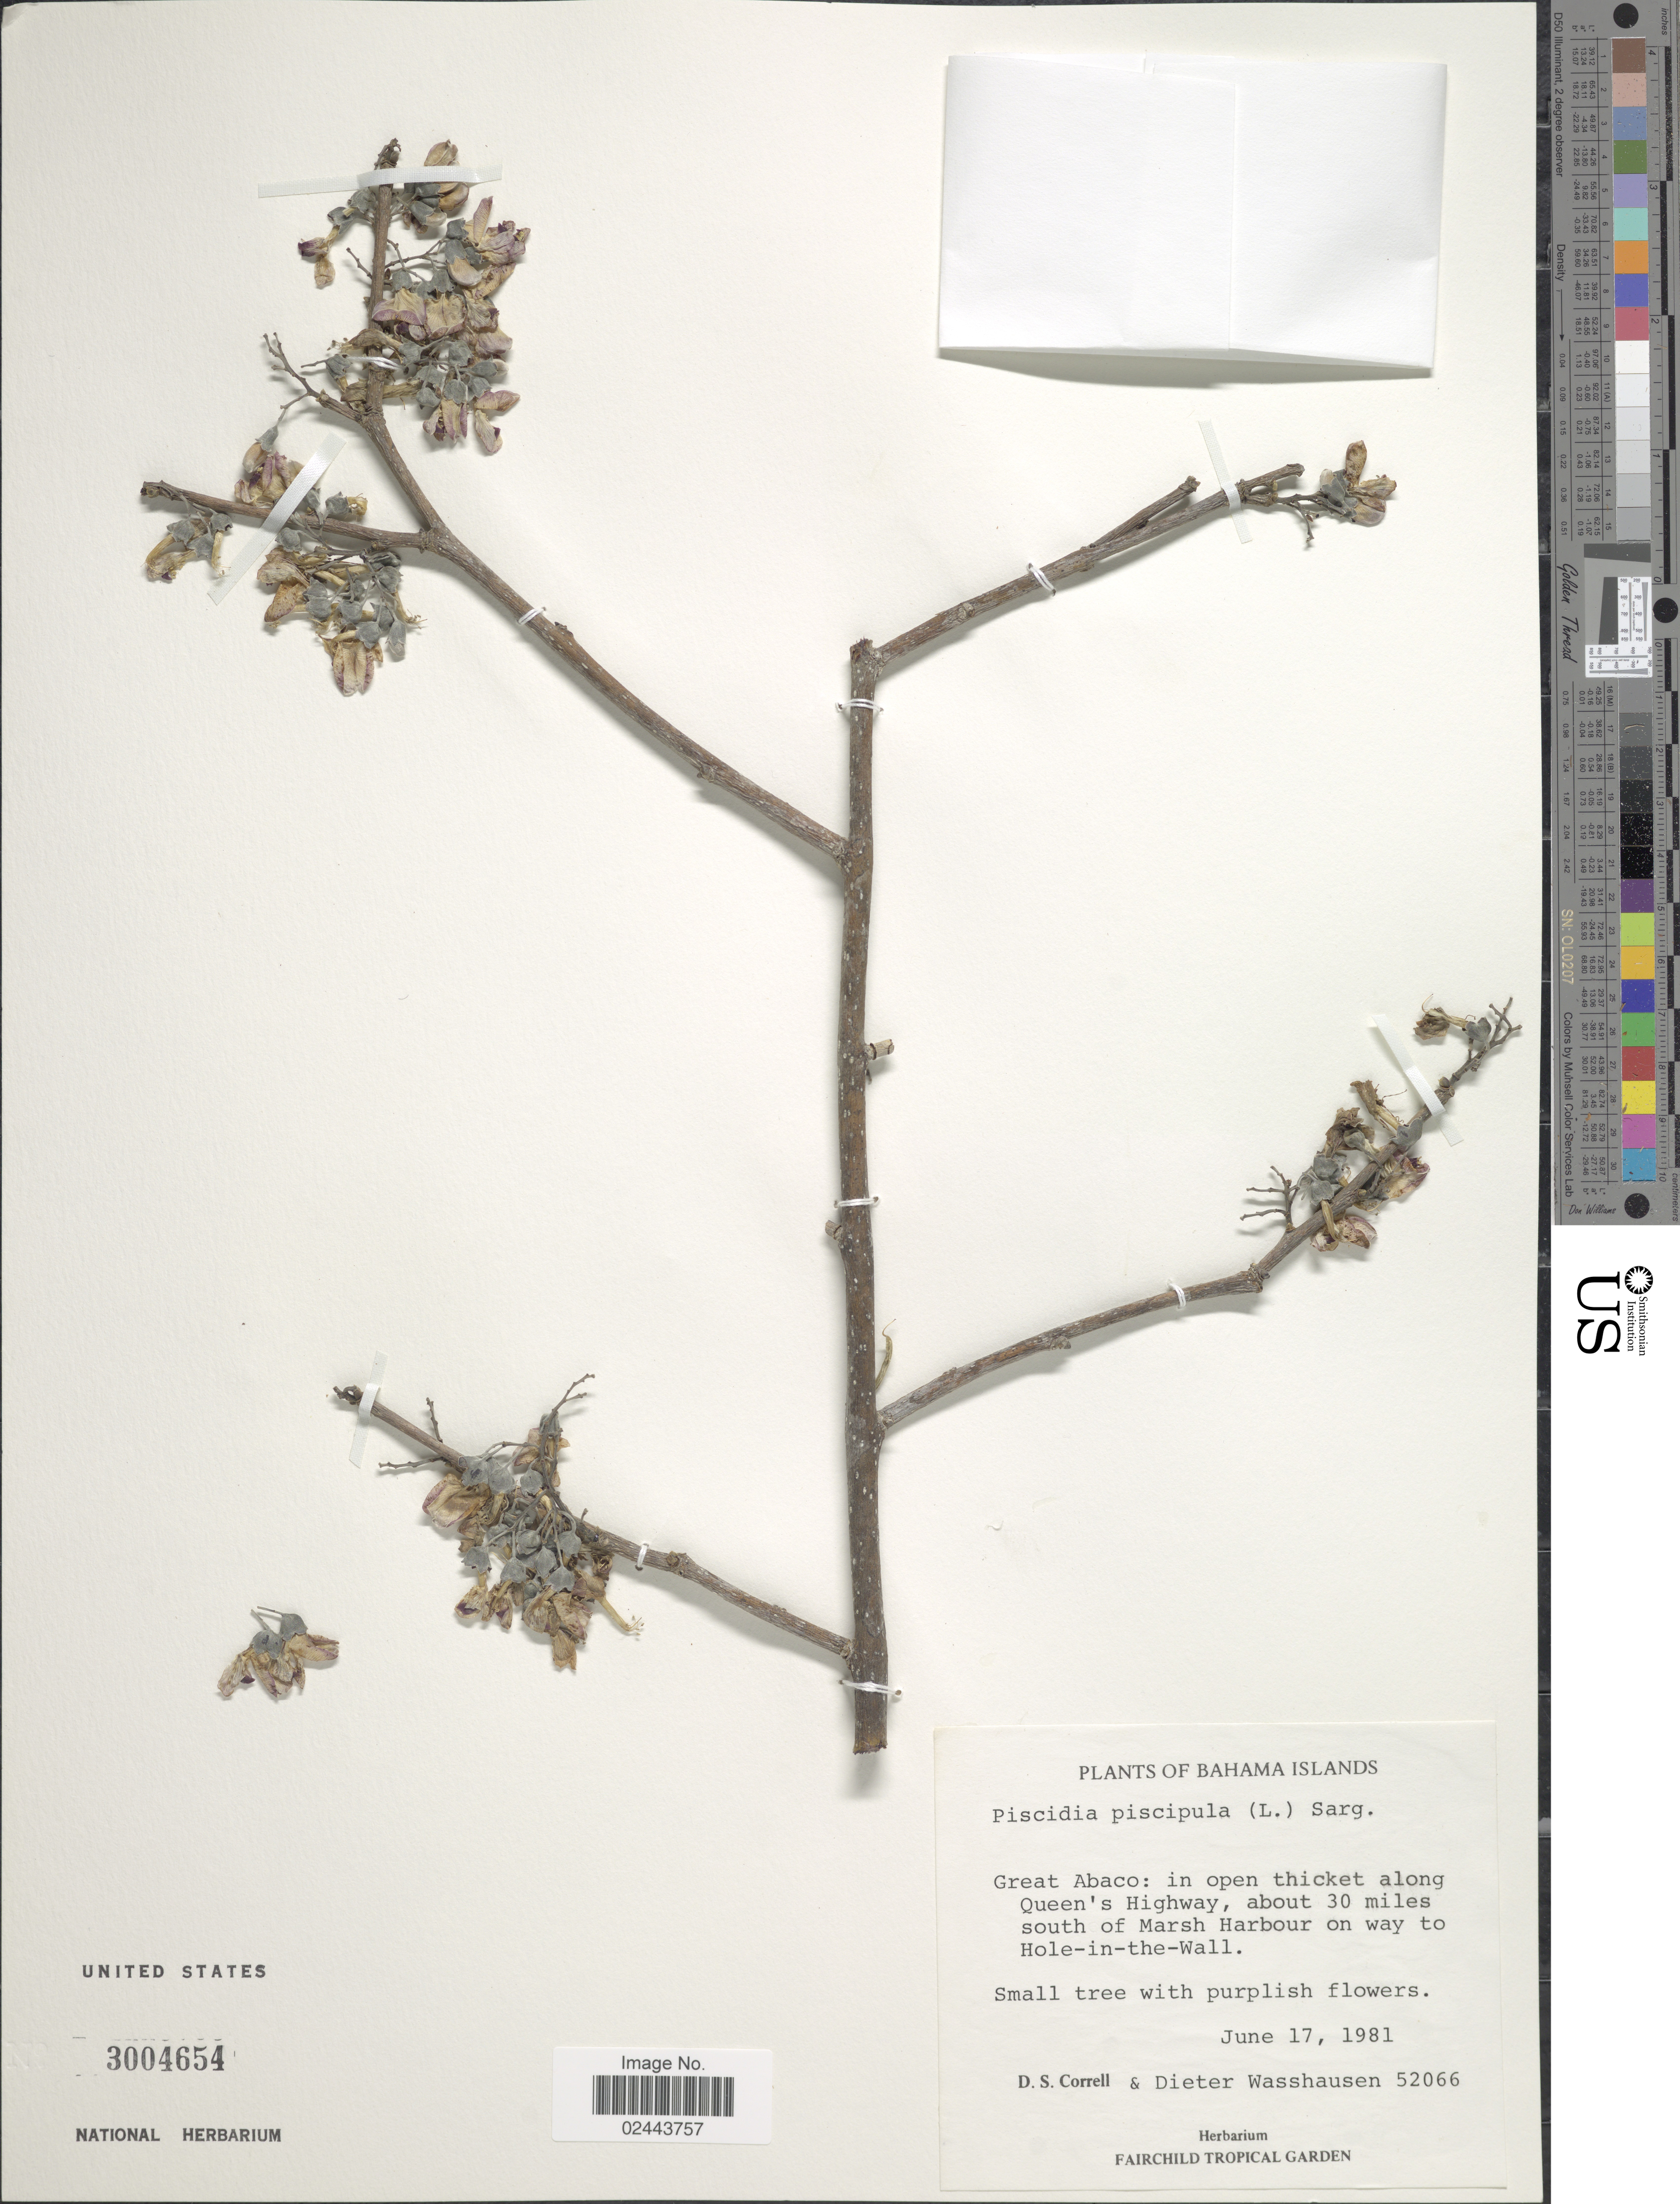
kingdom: Plantae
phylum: Tracheophyta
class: Magnoliopsida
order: Fabales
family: Fabaceae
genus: Piscidia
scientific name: Piscidia piscipula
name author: (L.) Sarg.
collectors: D. S. Correll & D. C. Wasshausen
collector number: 52066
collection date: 1981-06-17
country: Bahamas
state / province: South Abaco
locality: Great Abaco: in open thicket along Queen's Highway, about 30 miles south of Marsh Harbour on way to Hole-in-the-Wall, Bahama Islands.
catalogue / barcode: US 3004654